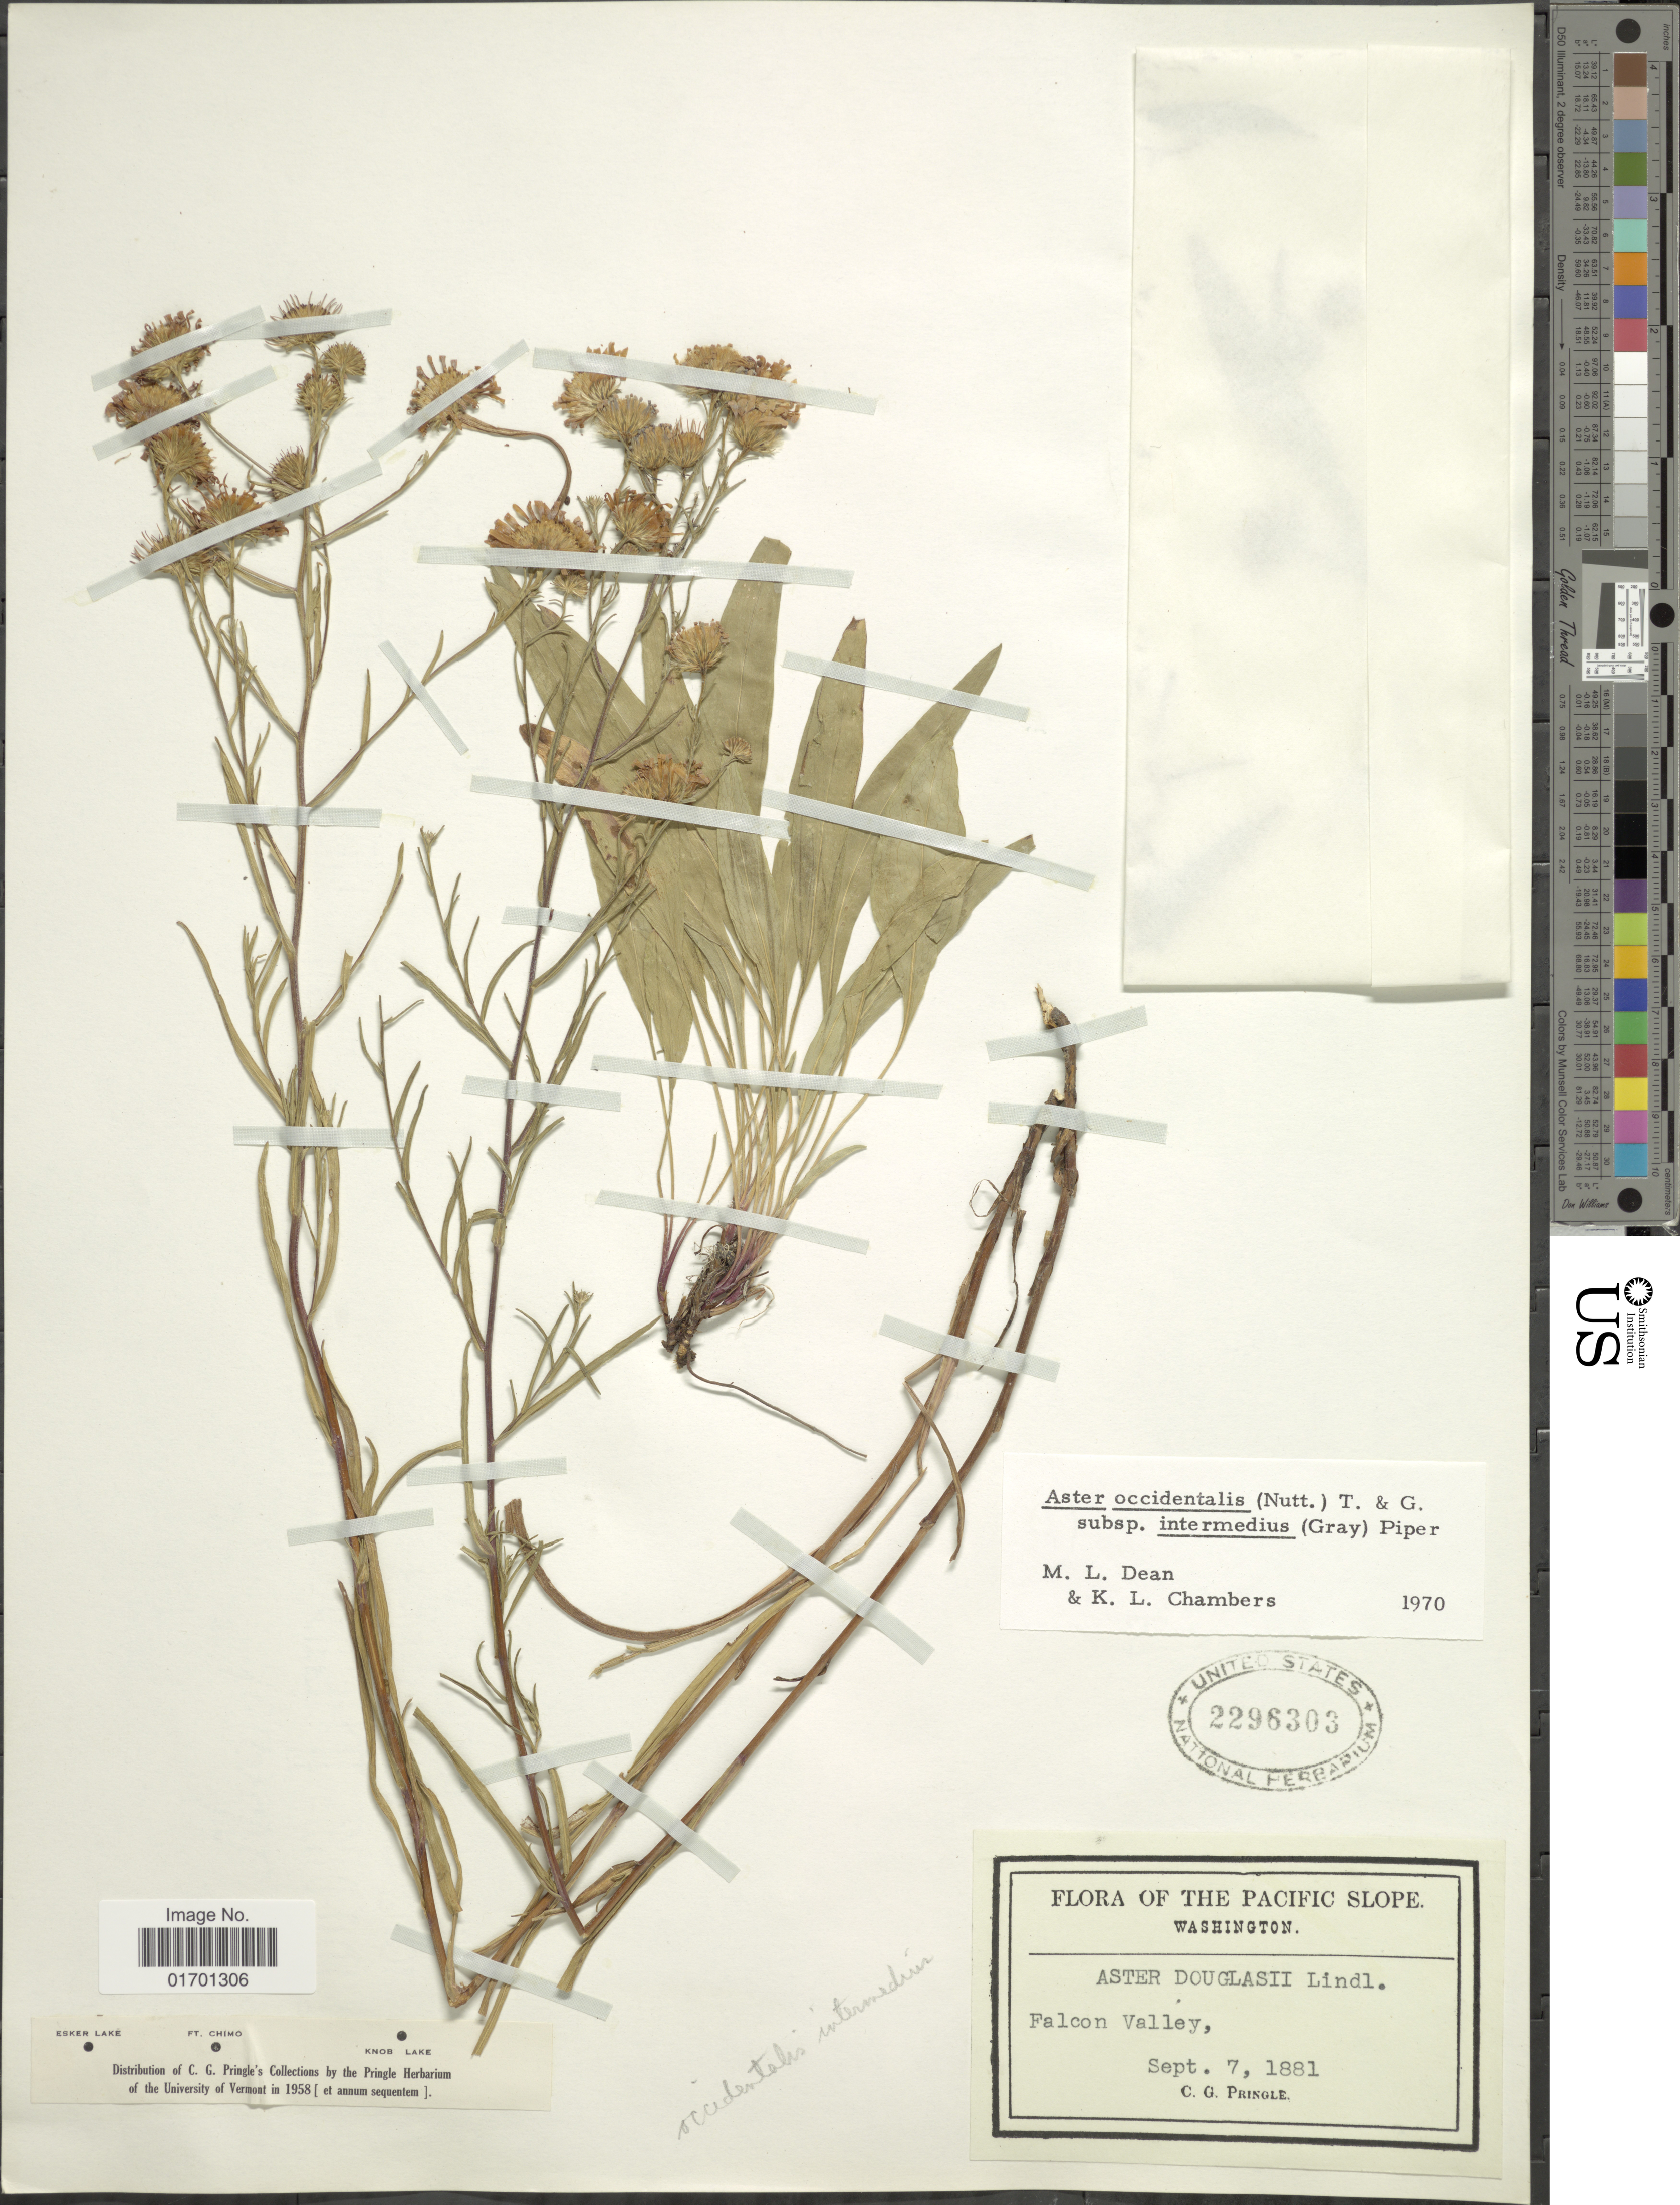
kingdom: Plantae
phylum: Tracheophyta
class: Magnoliopsida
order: Asterales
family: Asteraceae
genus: Symphyotrichum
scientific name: Symphyotrichum spathulatum var. intermedium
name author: (A. Gray) G.L. Nesom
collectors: C. G. Pringle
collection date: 1881-09-07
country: United States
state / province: Washington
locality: The Pacific Slope, Falcon Valley.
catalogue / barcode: US 2296303